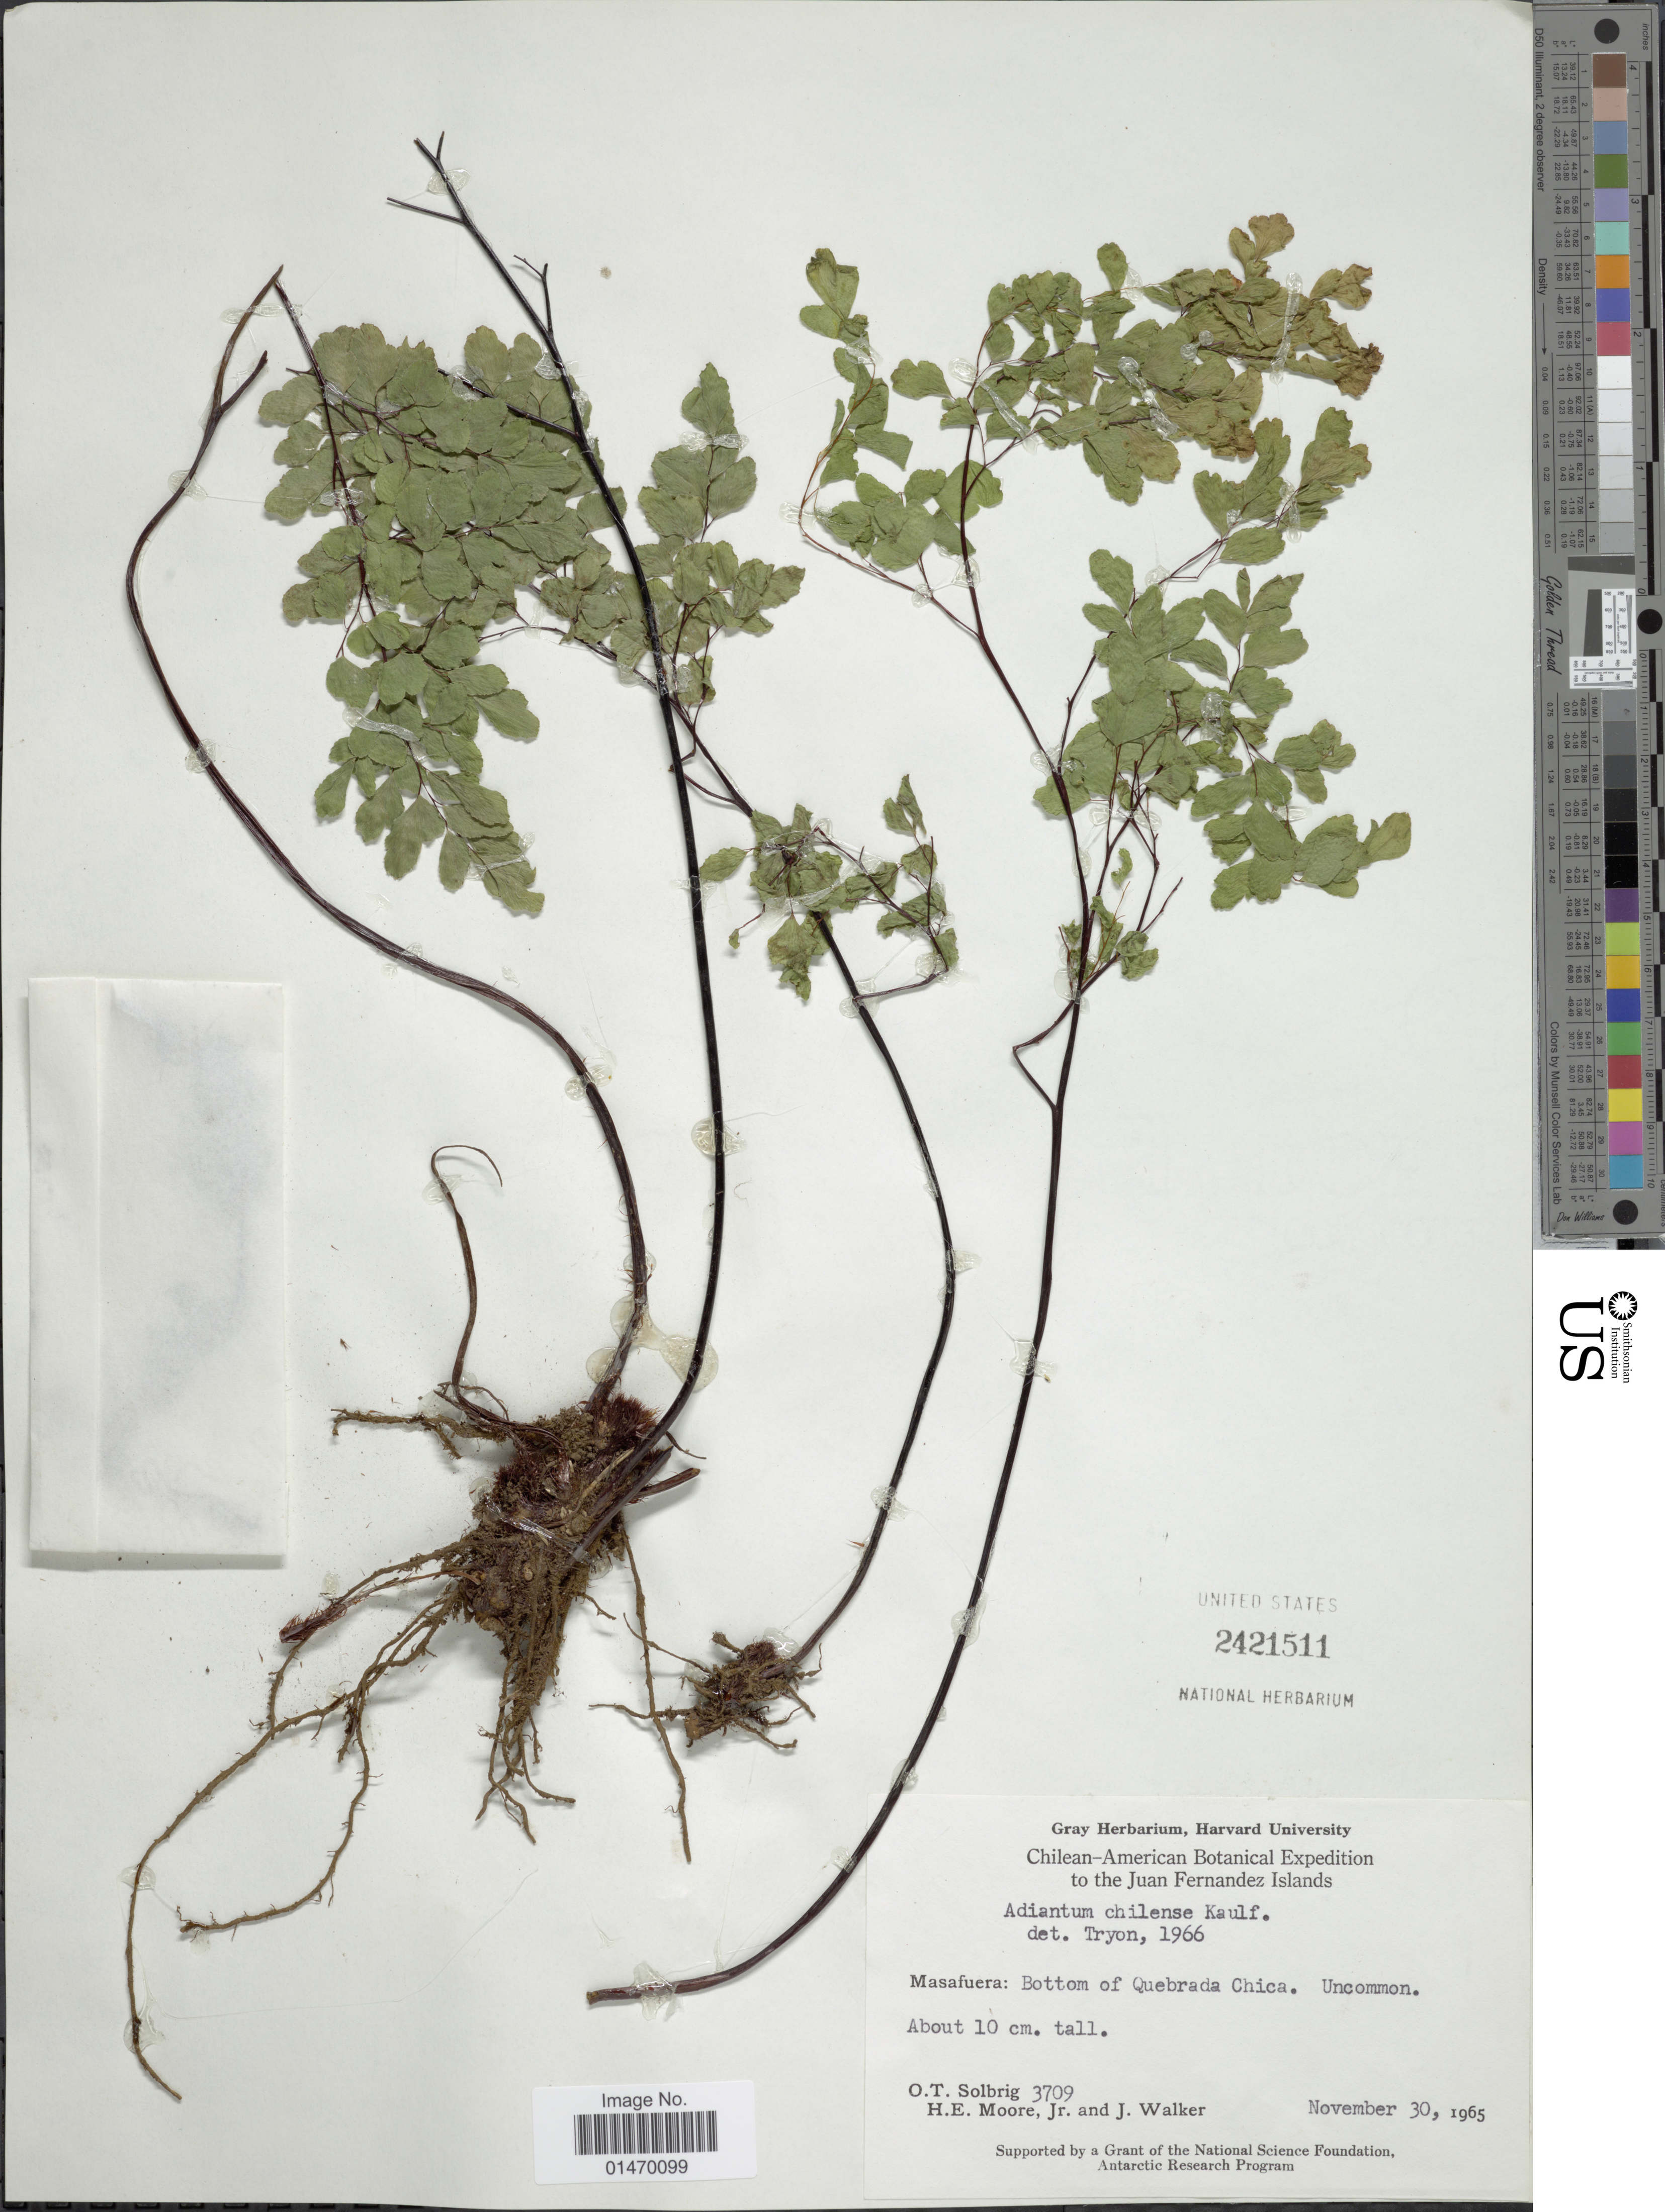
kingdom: Plantae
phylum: Tracheophyta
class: Polypodiopsida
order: Polypodiales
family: Pteridaceae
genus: Adiantum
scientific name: Adiantum chilense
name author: Kaulf.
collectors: O. T. Solbrig, H. Moore & J. Walker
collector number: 3709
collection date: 1965-11-30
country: Chile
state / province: Valparaíso (V)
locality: Juan Fernandez Islands. Masafuera: Bottom of Quebrada Chica.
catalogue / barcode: US 2421511